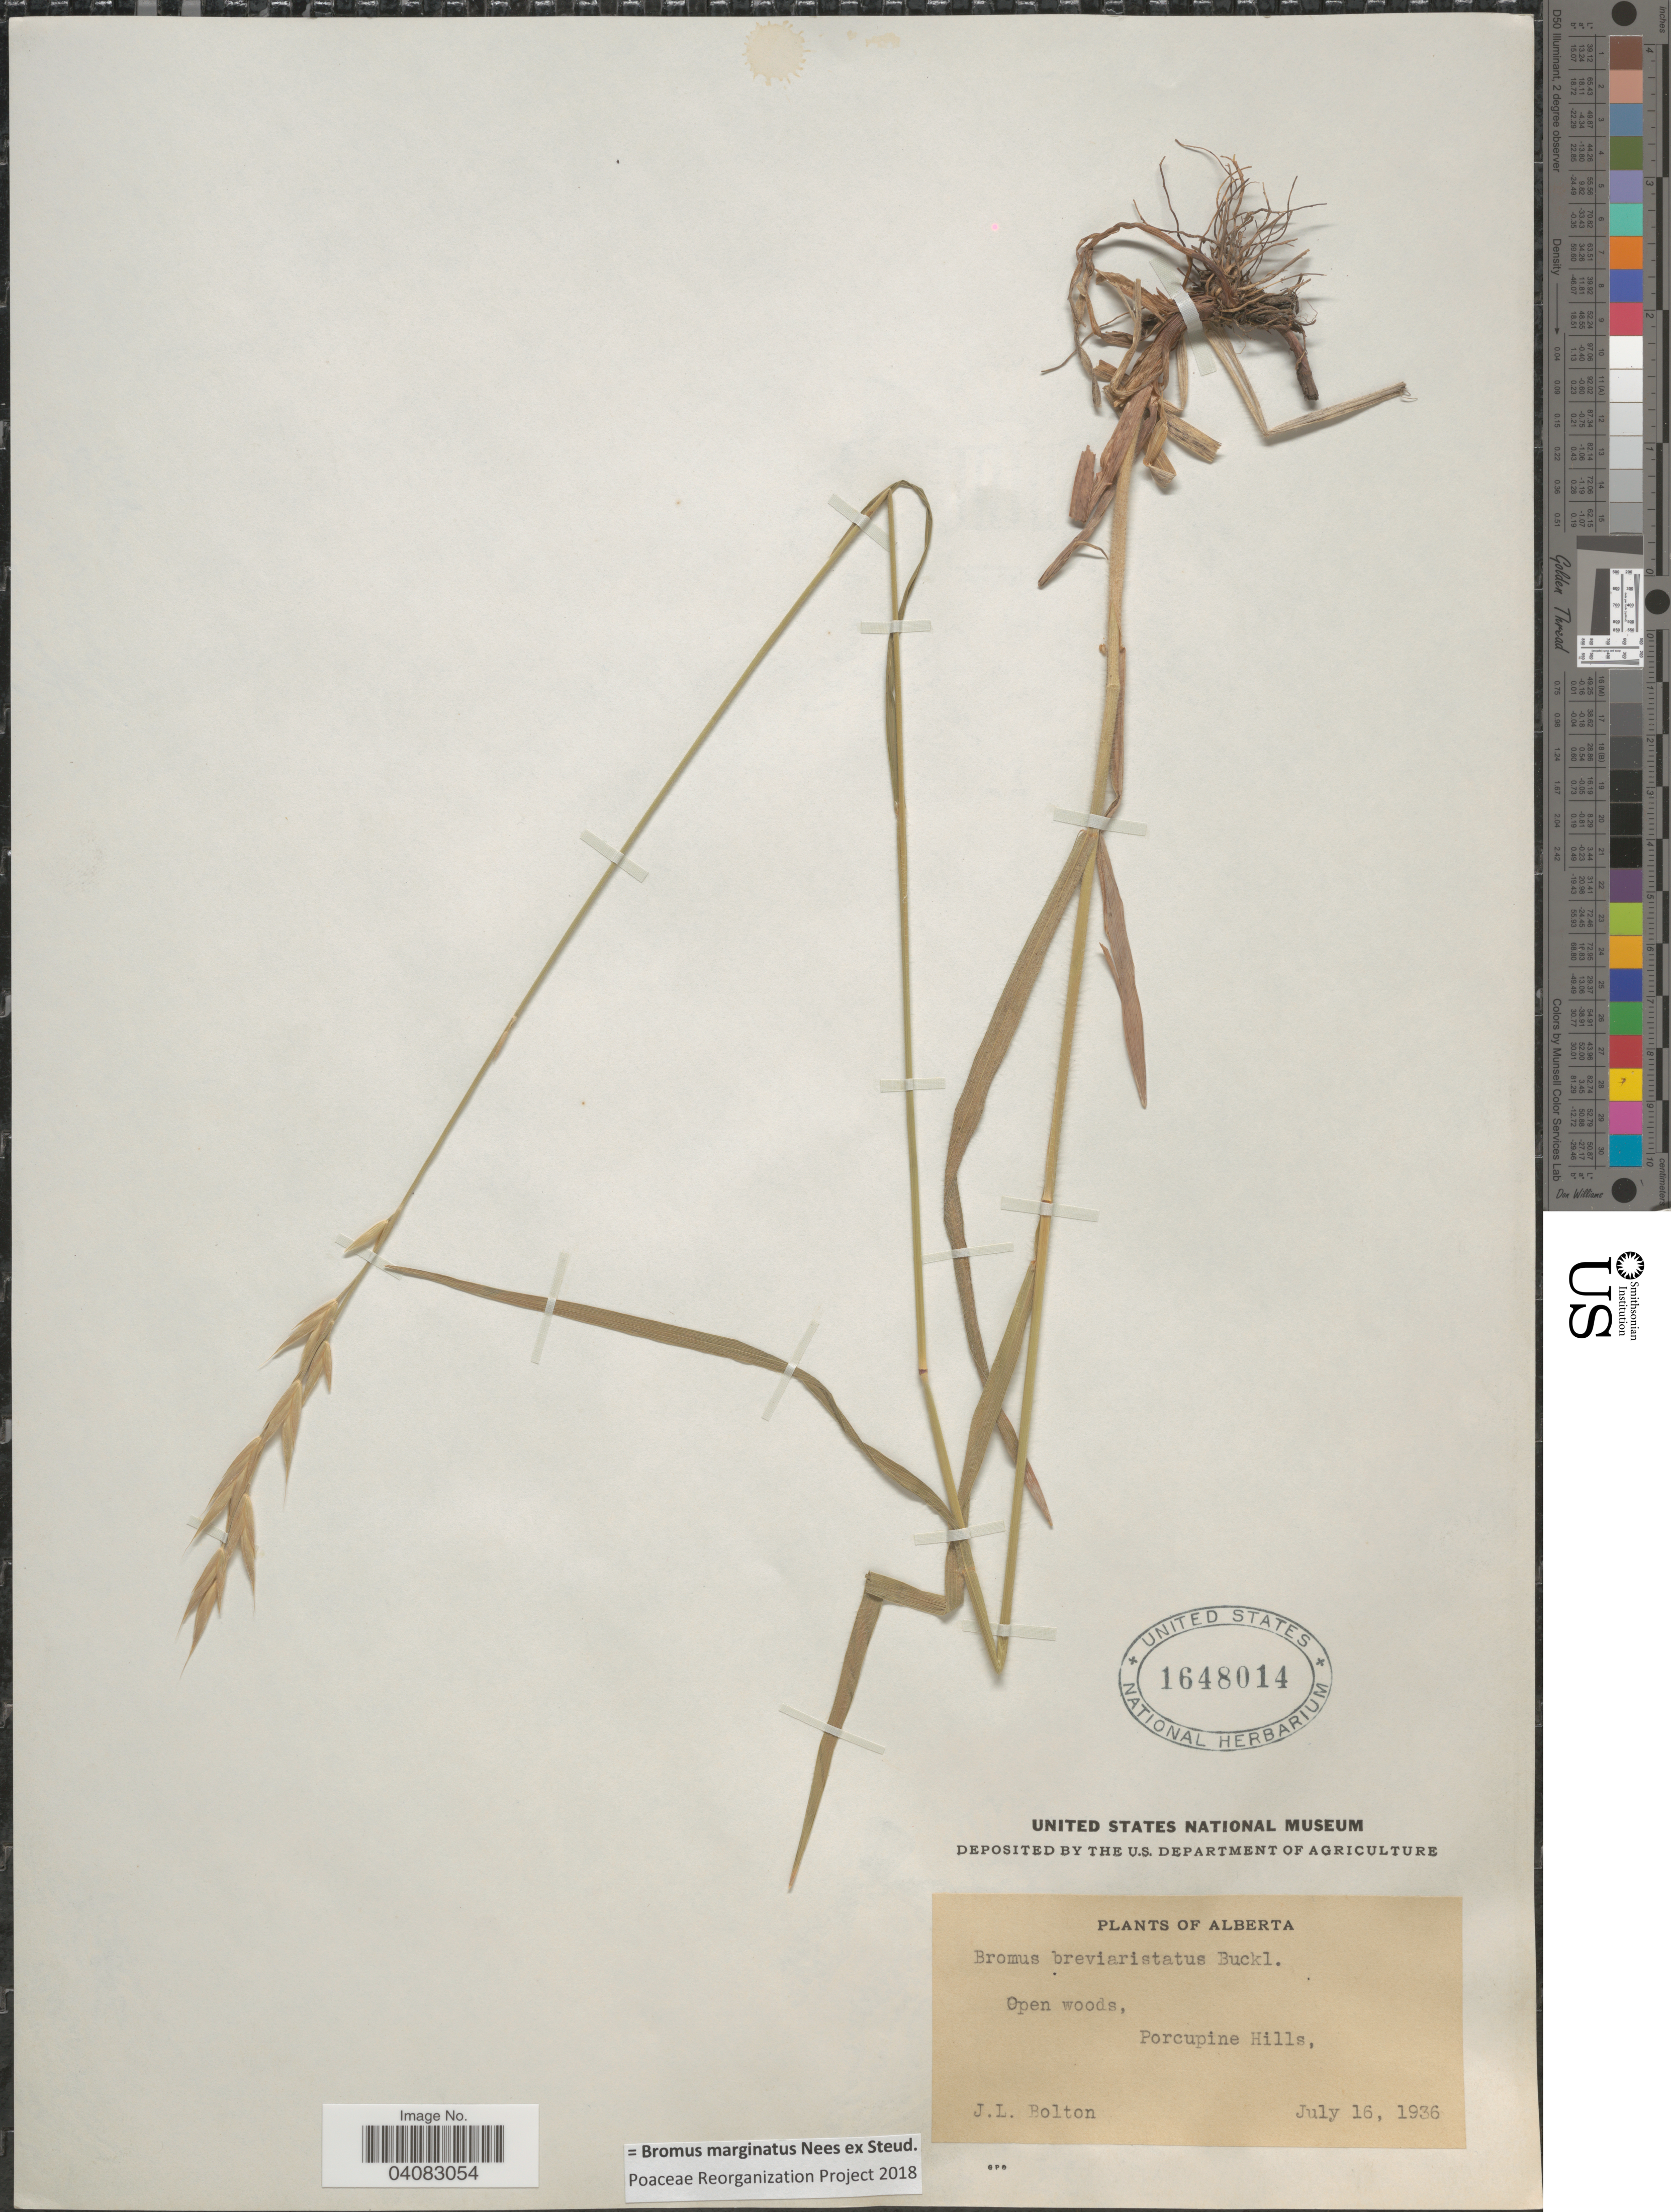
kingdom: Plantae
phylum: Tracheophyta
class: Liliopsida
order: Poales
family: Poaceae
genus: Bromus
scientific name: Bromus marginatus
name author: Nees ex Steud.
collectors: J. Bolton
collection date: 1936-07-16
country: Canada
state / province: Alberta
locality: Open woods, Porcupine Hills.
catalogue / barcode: US 1648014